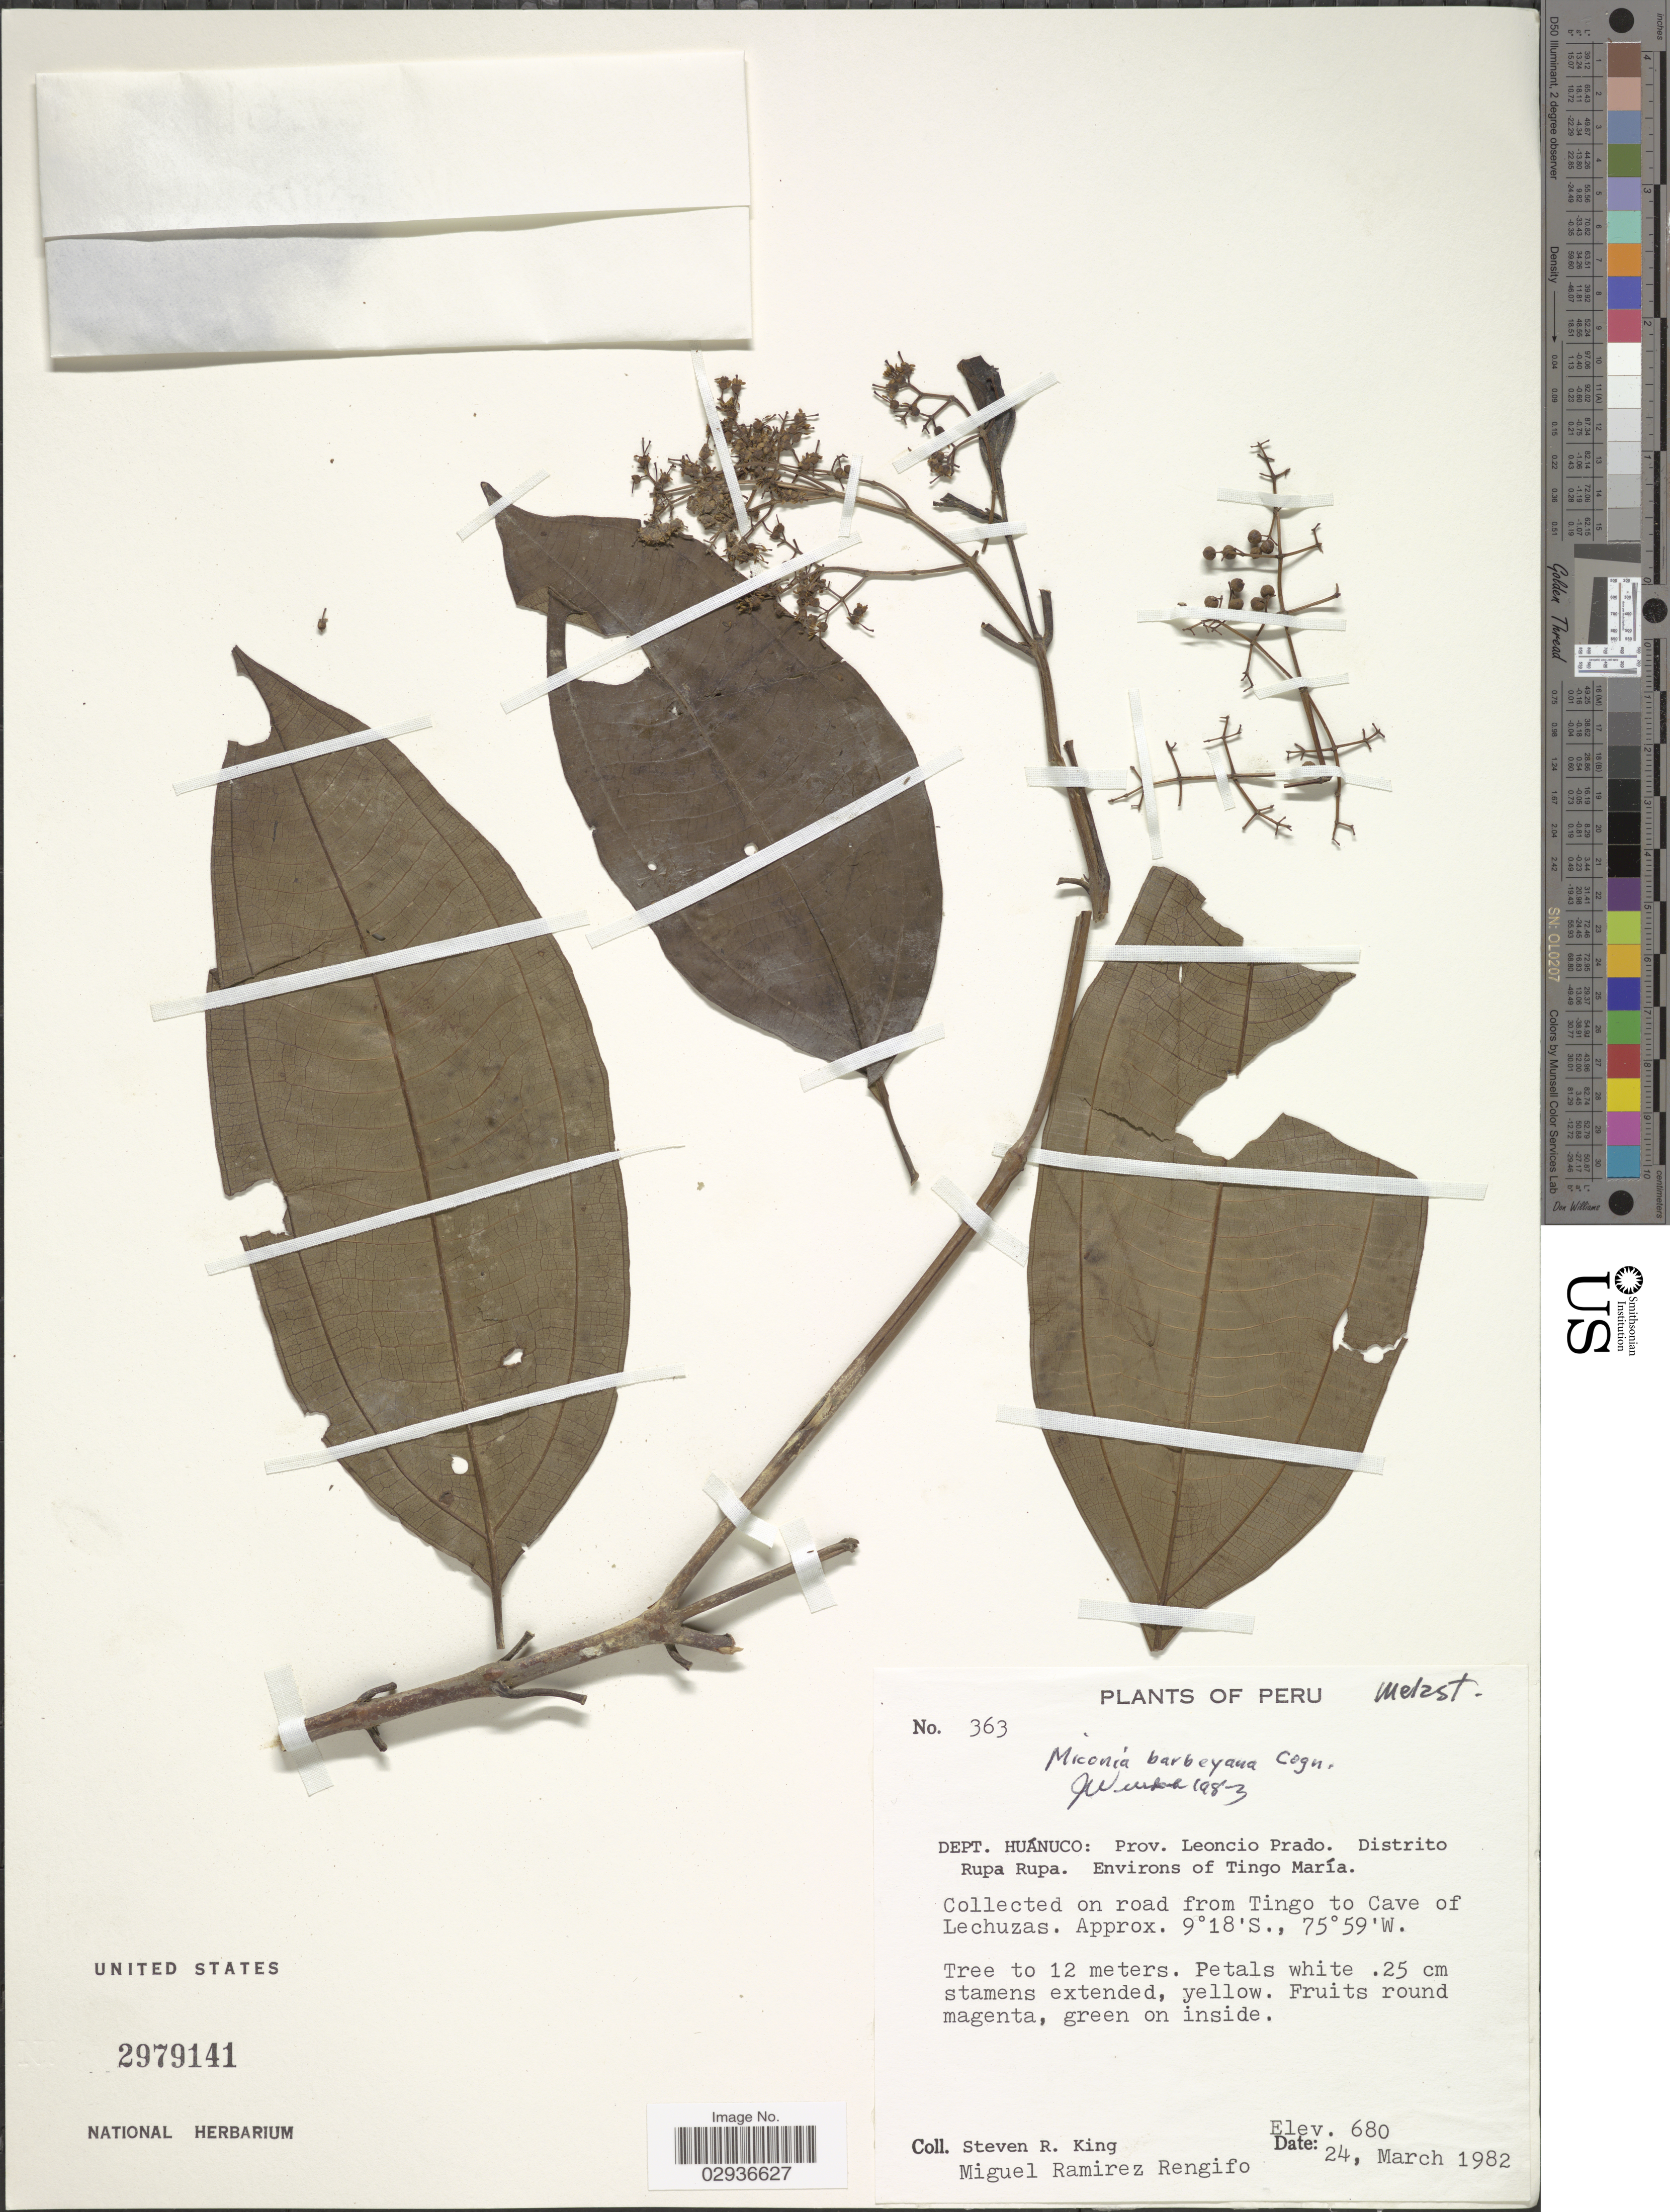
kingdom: Plantae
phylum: Tracheophyta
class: Magnoliopsida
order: Myrtales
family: Melastomataceae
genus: Miconia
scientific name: Miconia barbeyana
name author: Cogn.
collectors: S. R. King & M. Rengifo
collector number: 363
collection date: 1982-03-24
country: Peru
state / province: Huánuco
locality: Dept. Huánuco: Prov. Leoncio Prado. Distrito Rupa Rupa. Environsof Tingo María.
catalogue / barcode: US 2979141